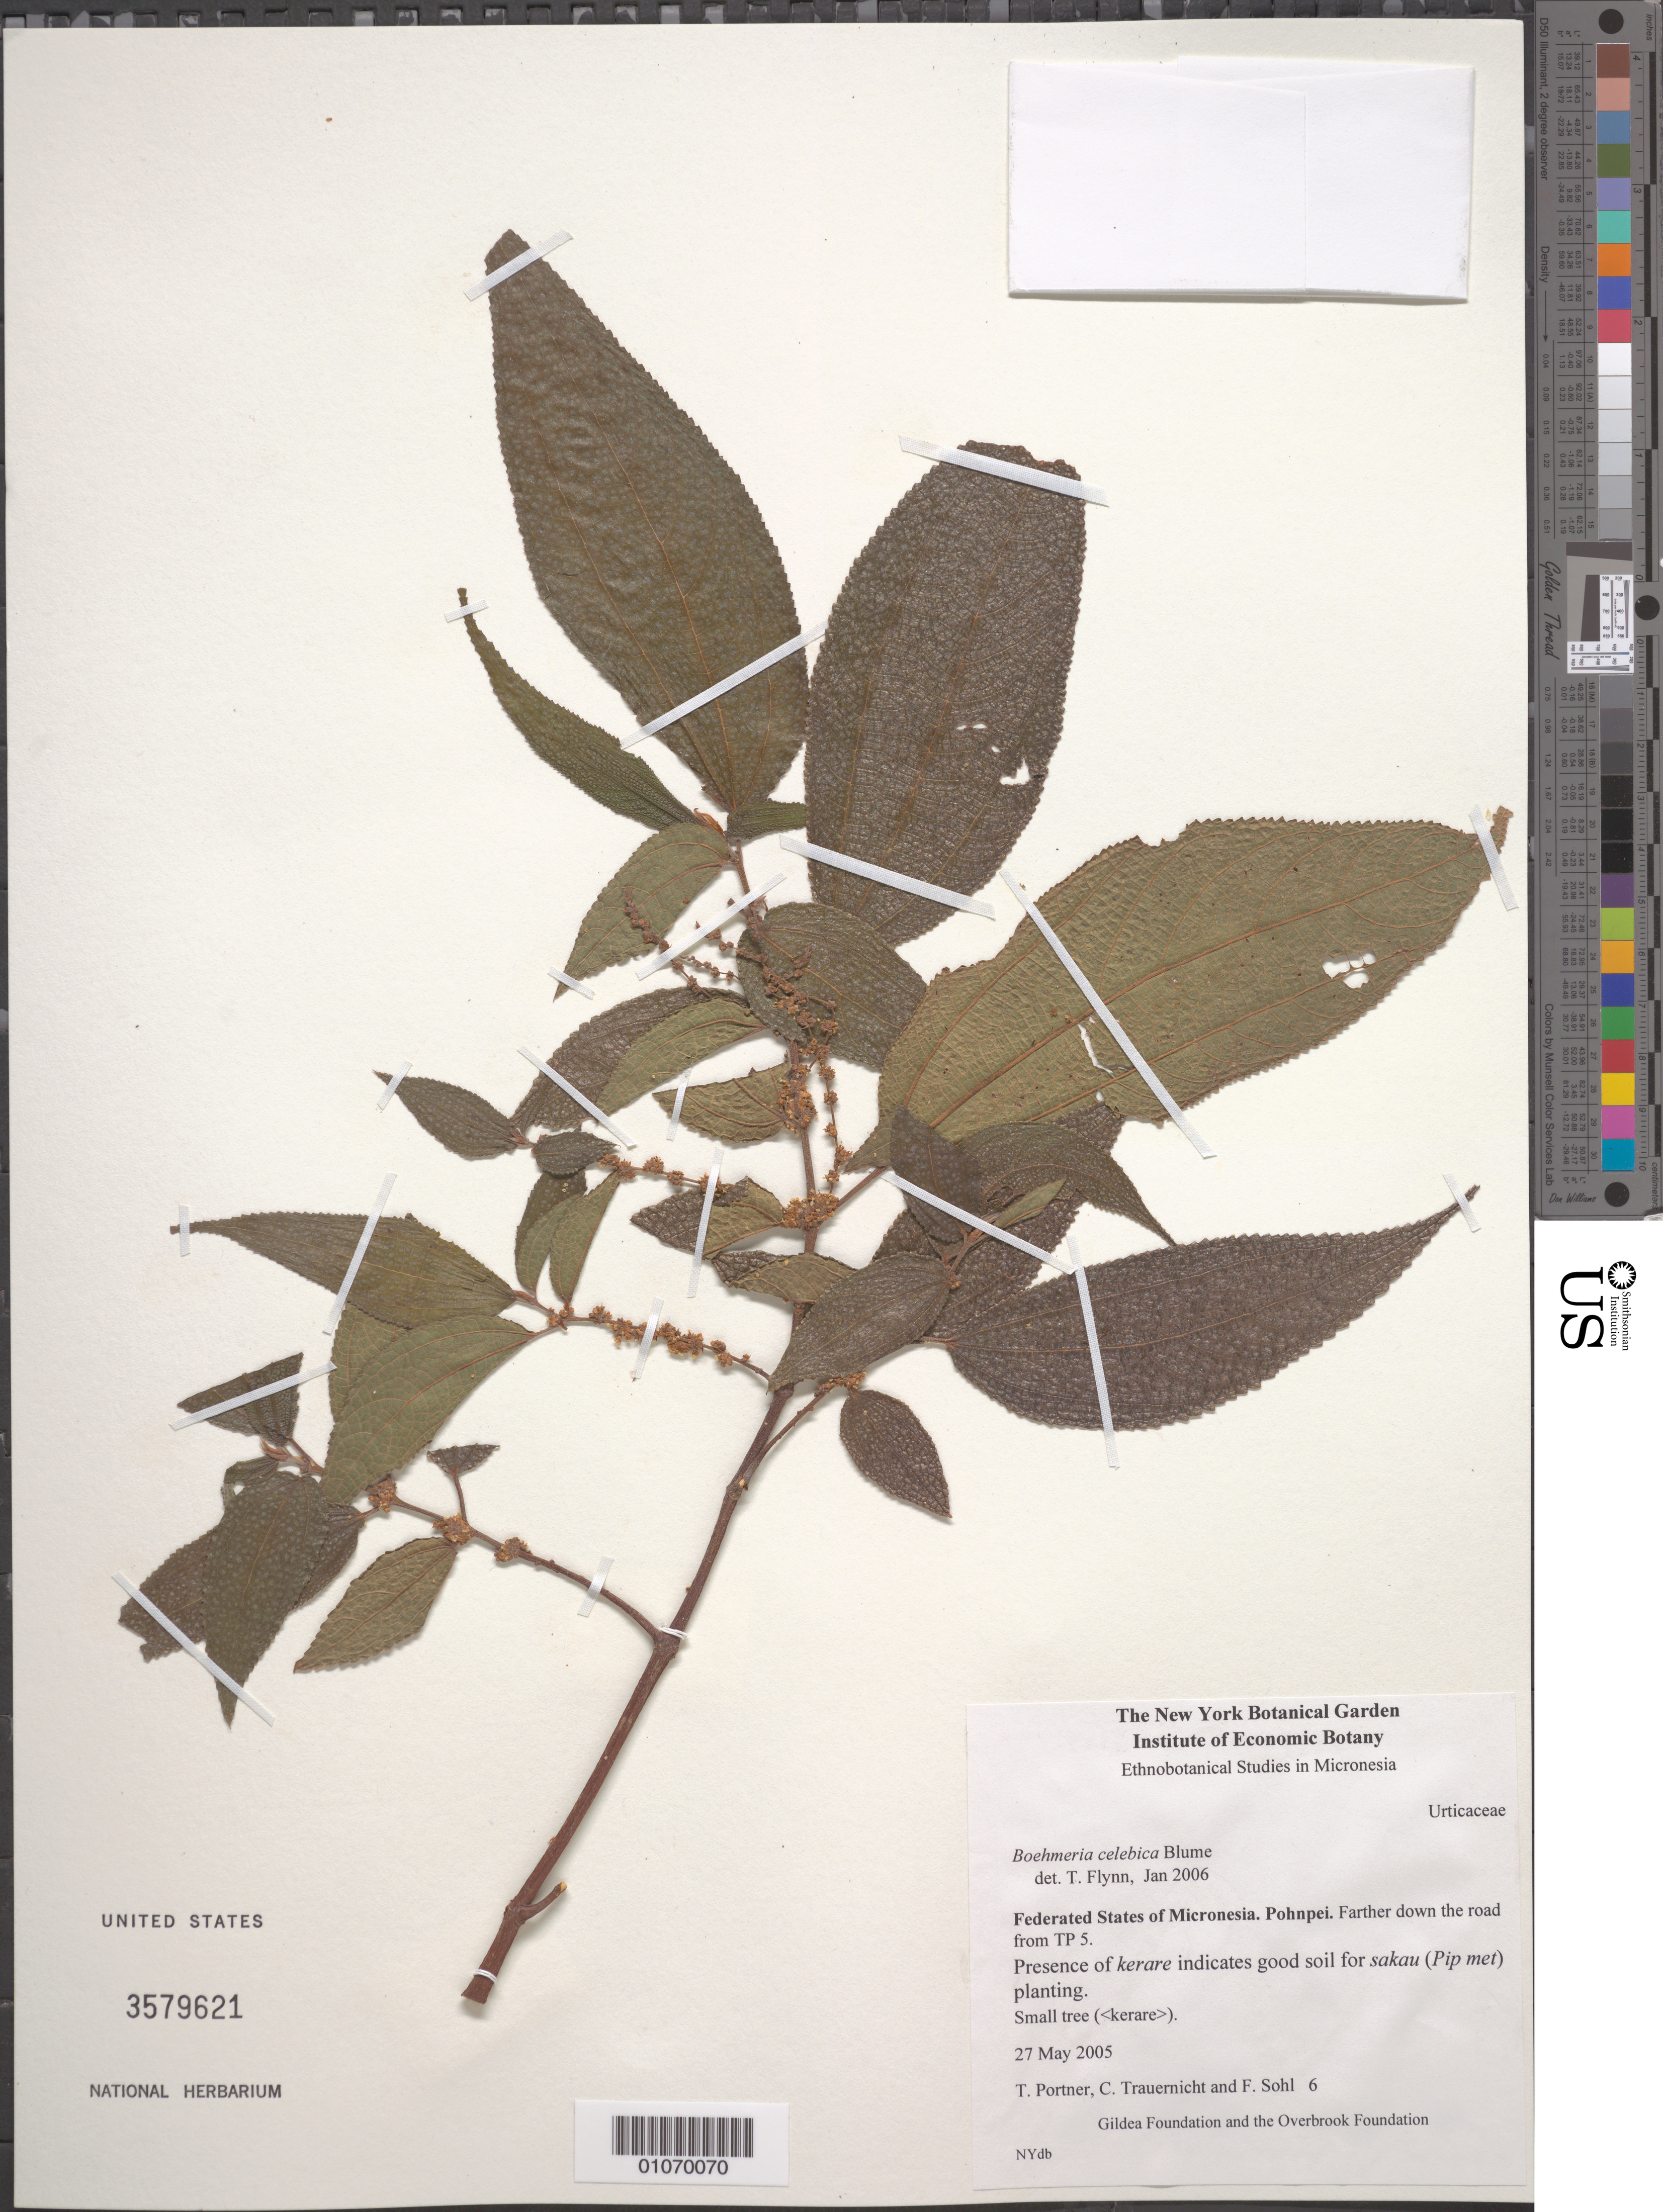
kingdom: Plantae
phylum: Tracheophyta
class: Magnoliopsida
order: Rosales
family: Urticaceae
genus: Boehmeria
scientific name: Boehmeria celebica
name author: Blume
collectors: T. Portner, C. Trauernicht & F. Sohl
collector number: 6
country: Micronesia, Federated States of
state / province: Pohnpei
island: Pohnpei [Ponape] Islands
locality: Down the road from TP5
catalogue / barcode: US 3579621